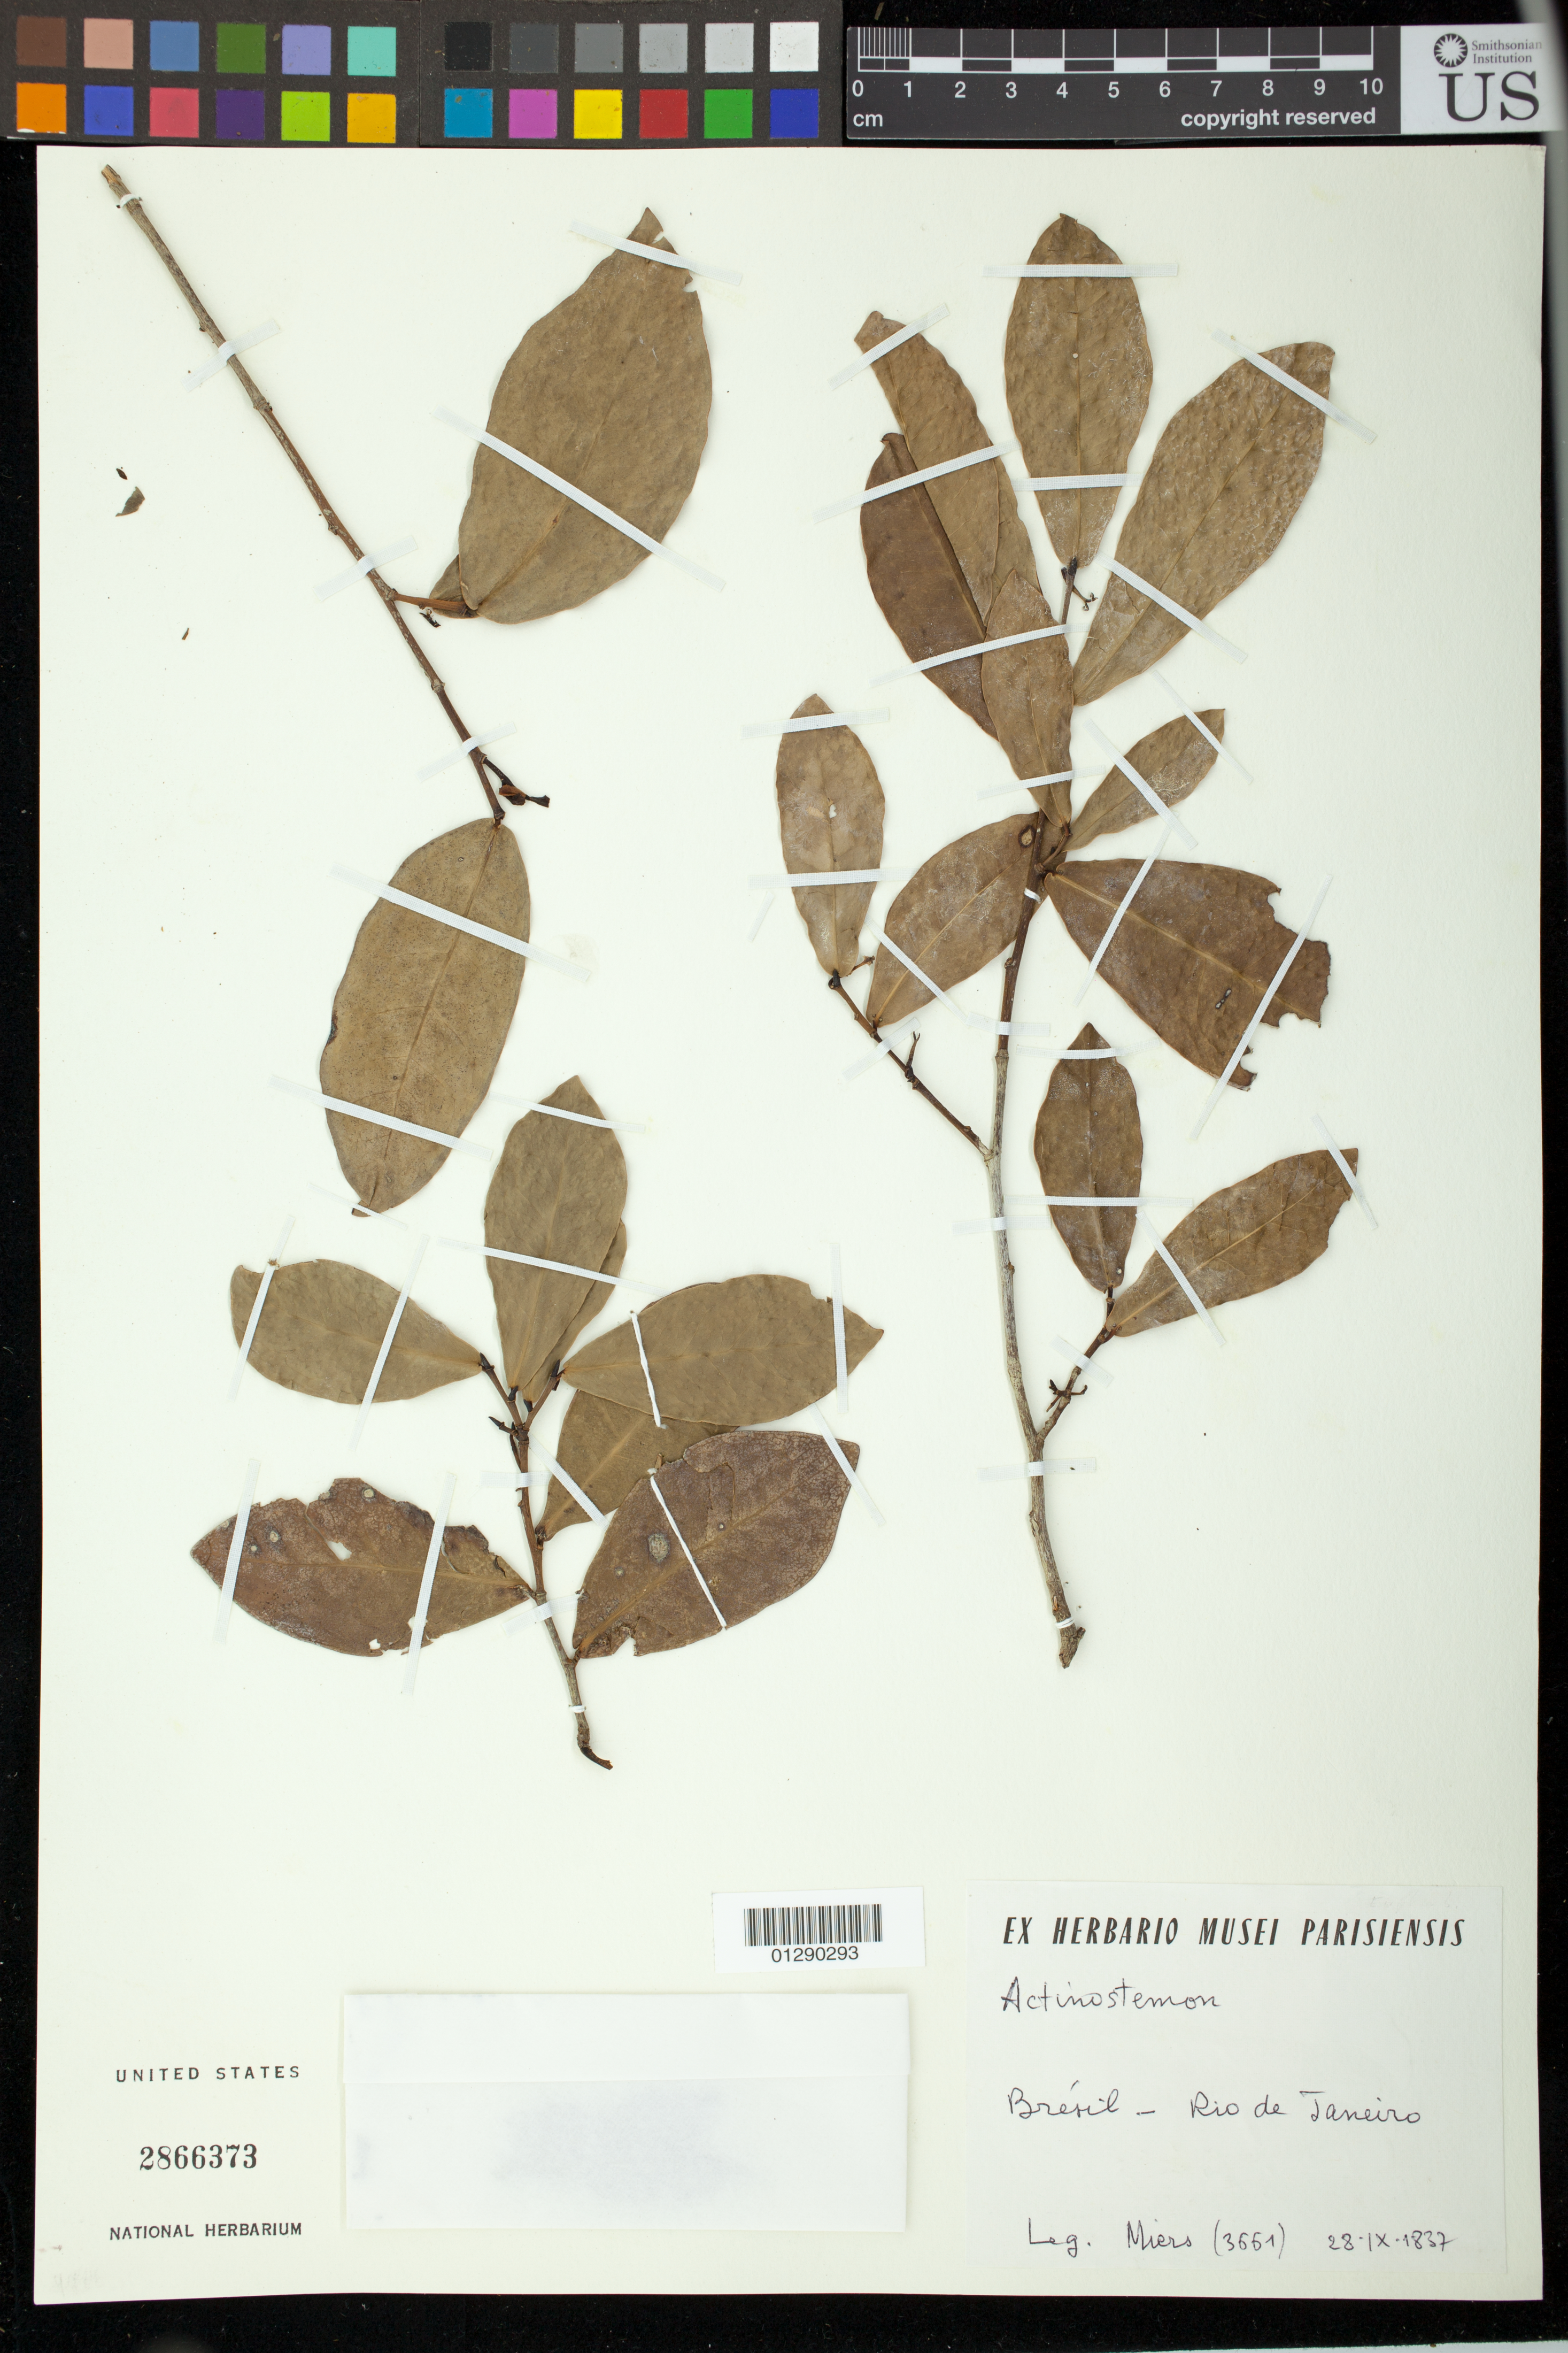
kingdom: Plantae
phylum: Tracheophyta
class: Magnoliopsida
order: Malpighiales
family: Euphorbiaceae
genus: Actinostemon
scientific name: Actinostemon concolor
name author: (Spreng.) Müll. Arg.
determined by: Külkamp, Josimar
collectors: Miers, --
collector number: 3661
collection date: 1837-09-28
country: Brazil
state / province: Rio de Janeiro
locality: Rio de Janeiro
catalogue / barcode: US 2866373